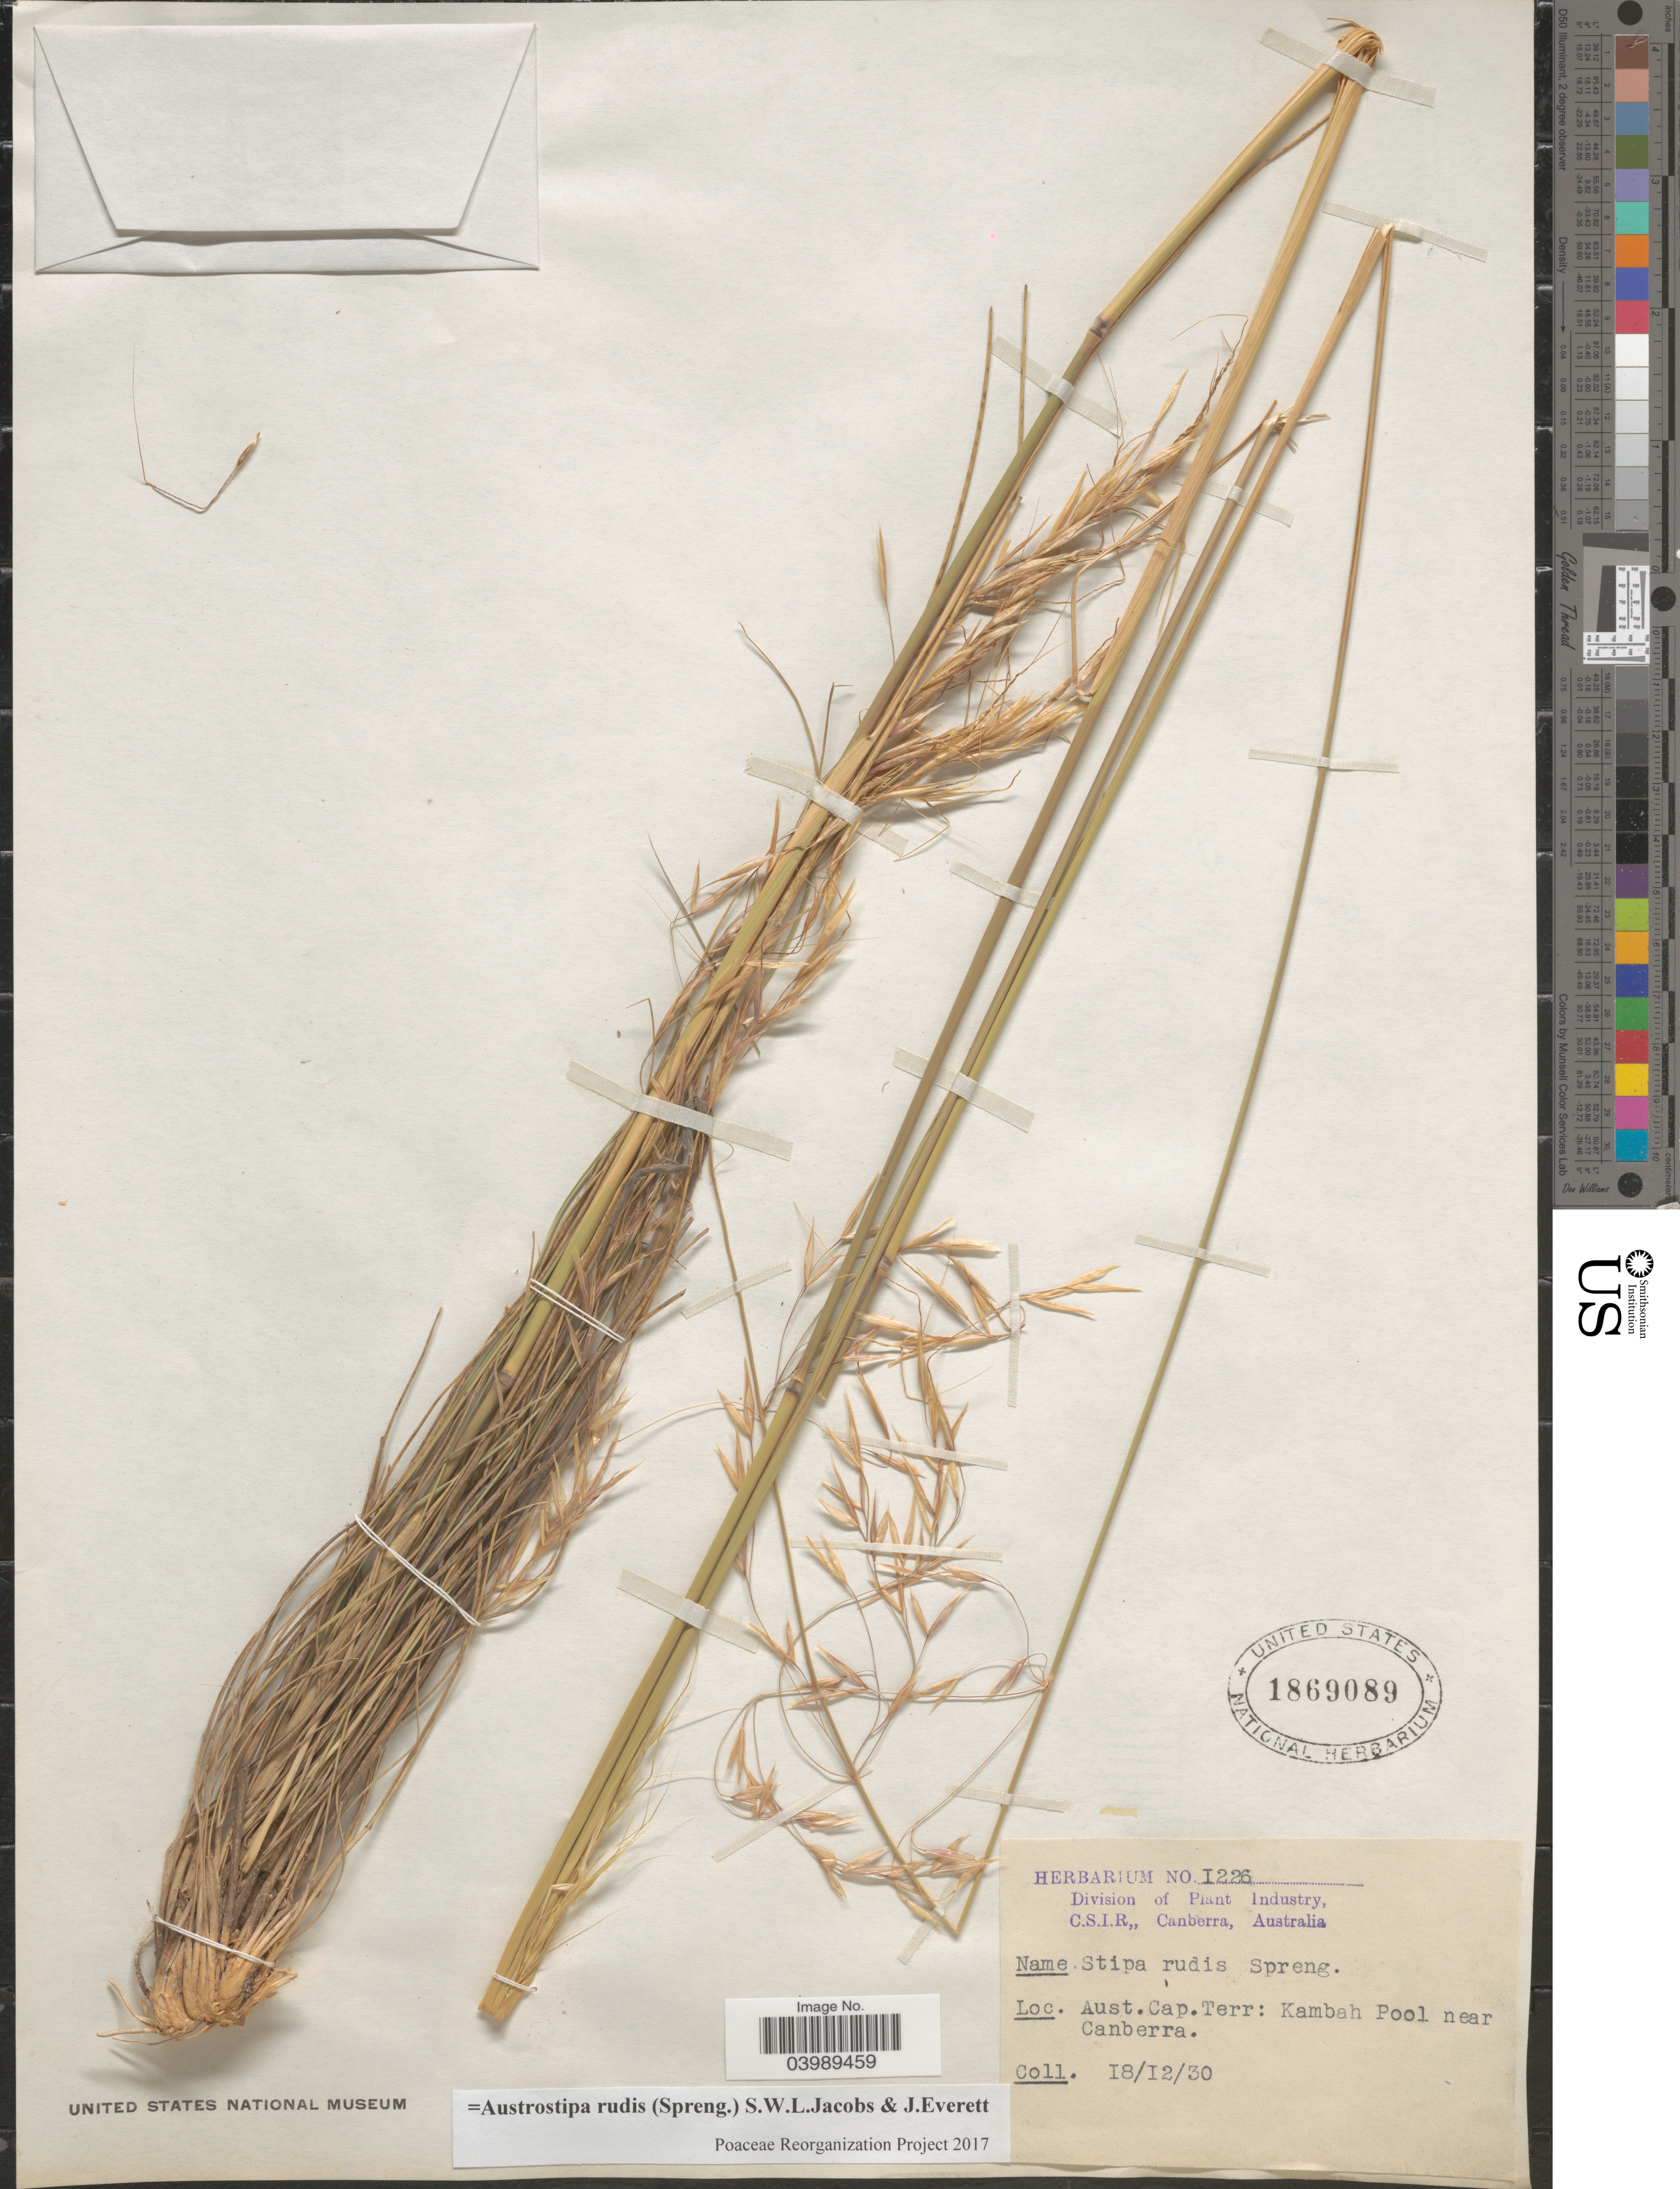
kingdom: Plantae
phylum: Tracheophyta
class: Liliopsida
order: Poales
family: Poaceae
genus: Austrostipa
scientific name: Austrostipa rudis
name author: (Spreng.) S.W.L. Jacobs & J. Everett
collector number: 1226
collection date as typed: Transcribed d/m/y: 18/12/30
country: Australia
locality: Aust. Cap.Terr: Kambah Pool near Canberra.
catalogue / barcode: US 1869089